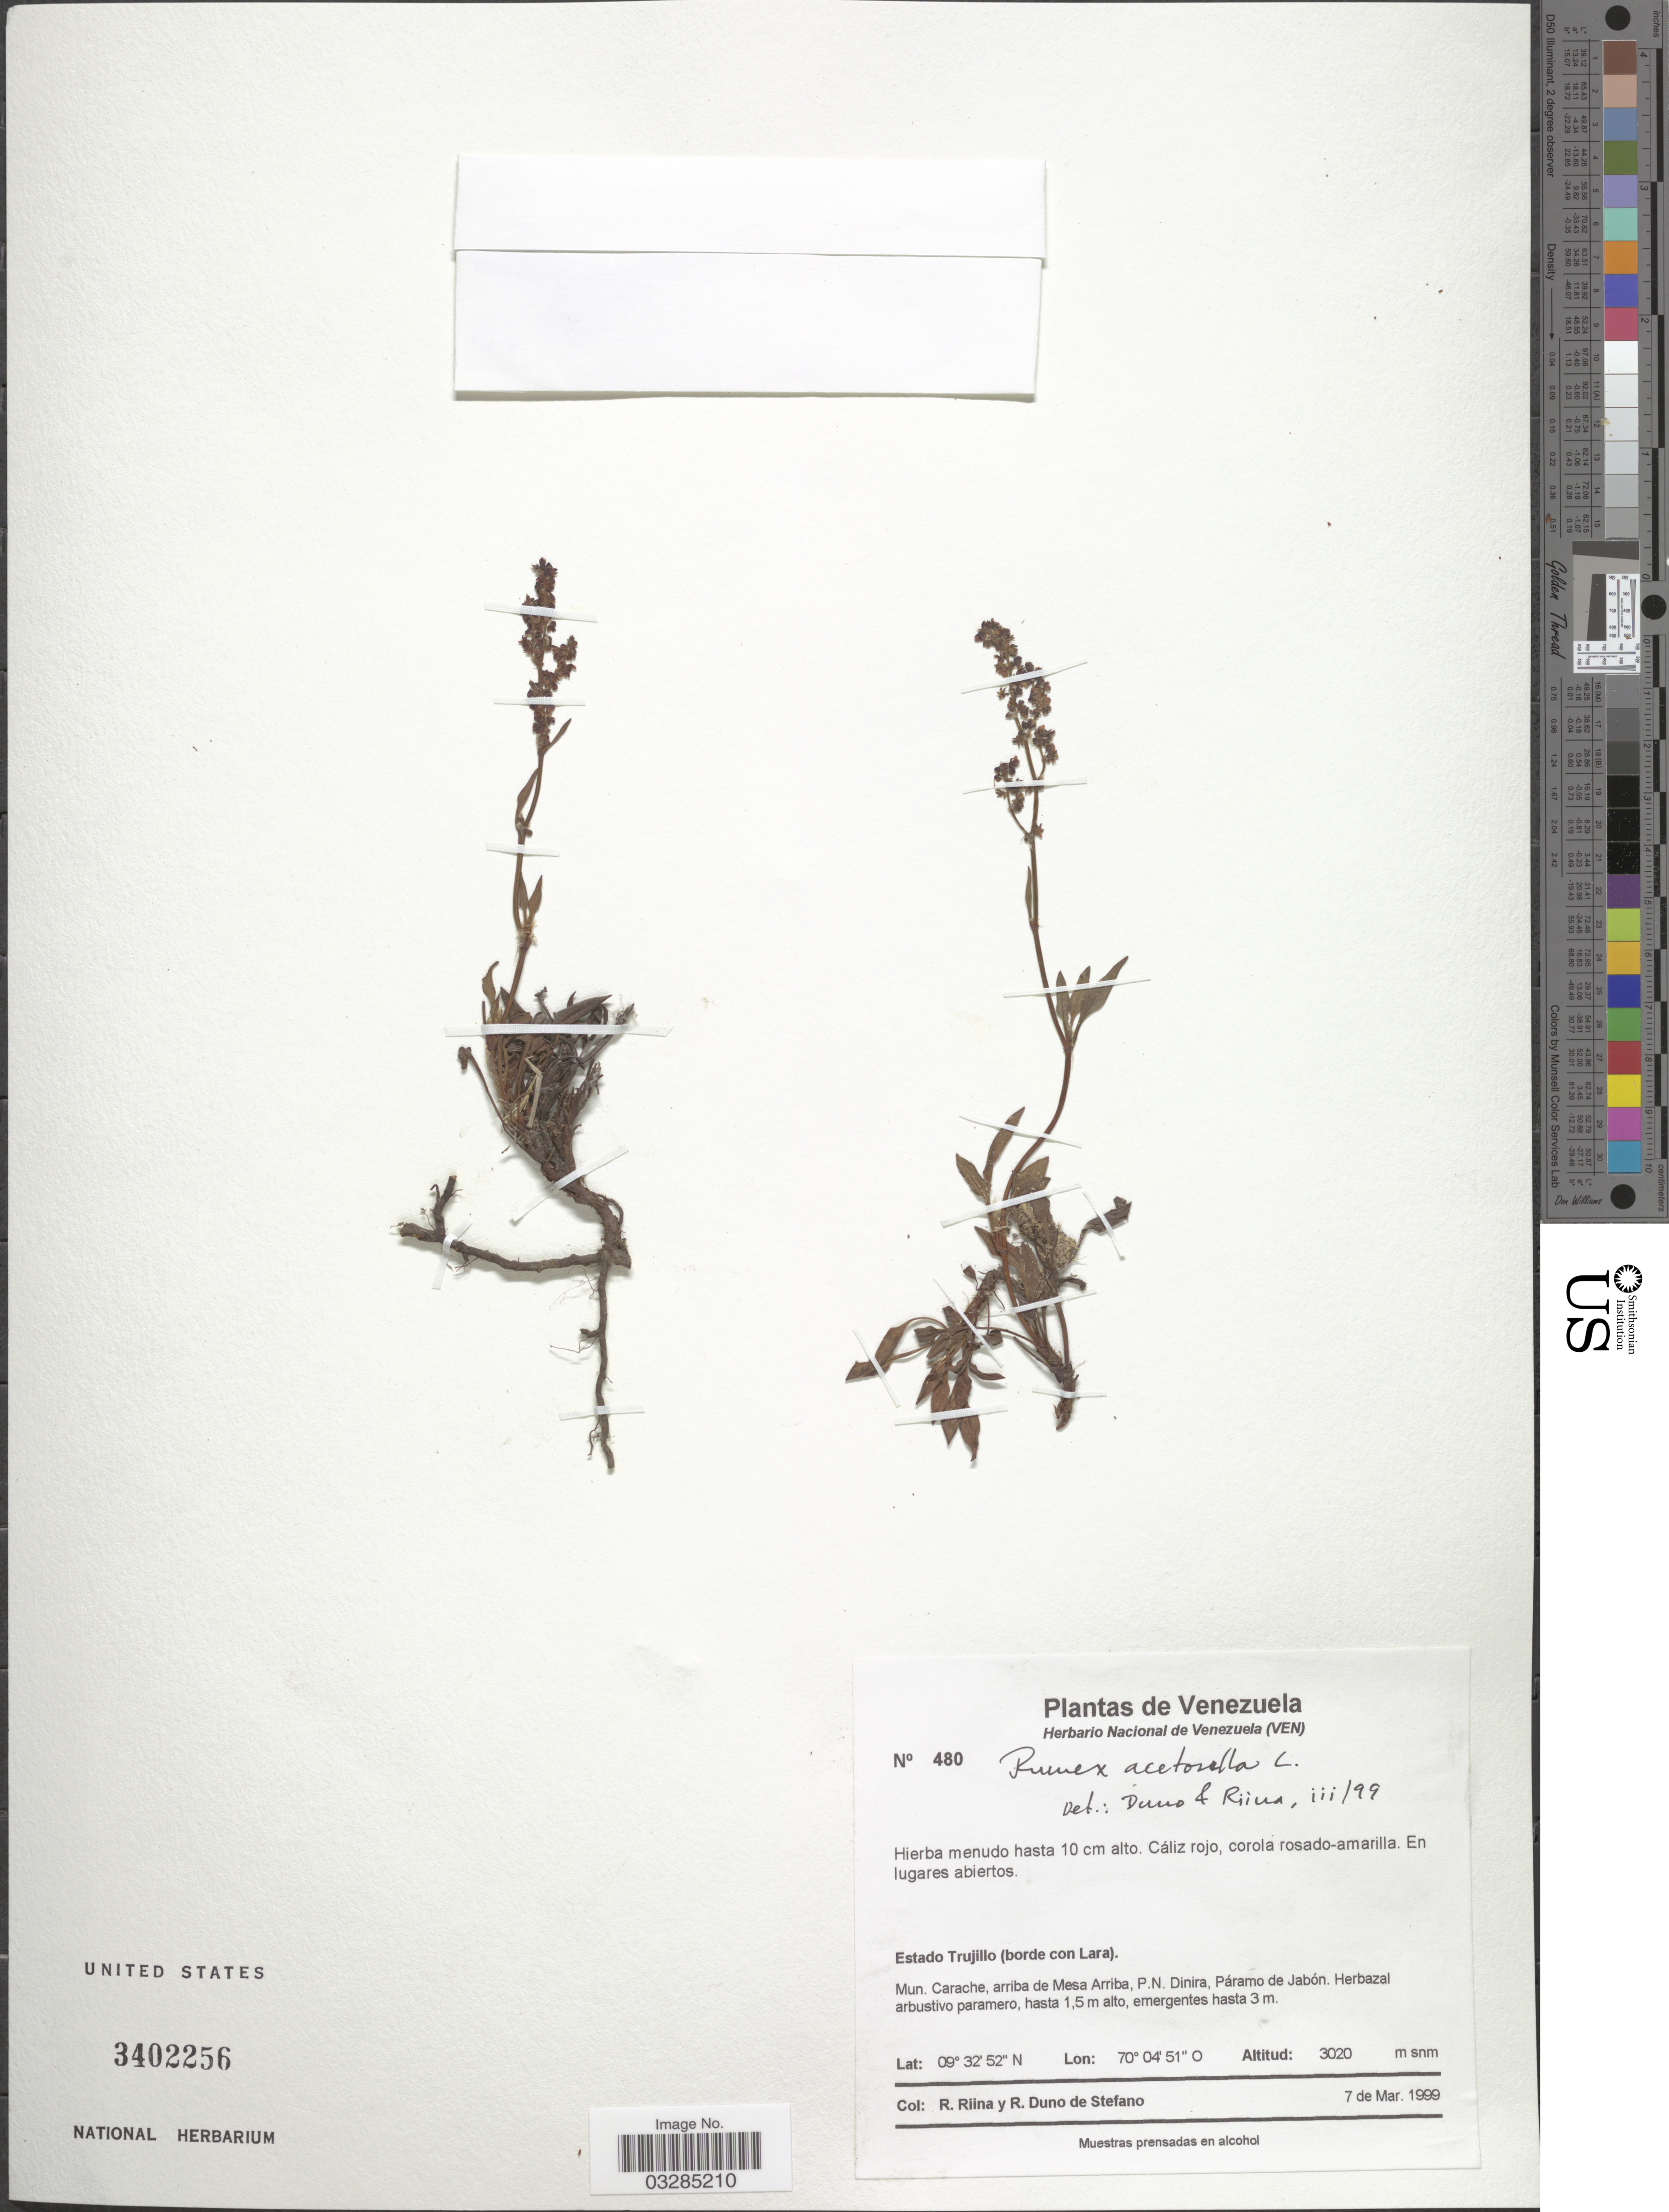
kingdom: Plantae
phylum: Tracheophyta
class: Magnoliopsida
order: Caryophyllales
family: Polygonaceae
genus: Rumex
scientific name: Rumex acetosella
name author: L.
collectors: R. Riina & R. Duno de Stefano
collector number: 480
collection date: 1999-03-07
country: Venezuela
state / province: Trujillo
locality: Estado Trujillo (borde con Lara). Mun. Carache, arriba de Mesa Arriba, P. N. Dinira, Páramo de Jabón.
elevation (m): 3020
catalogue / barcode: US 3402256